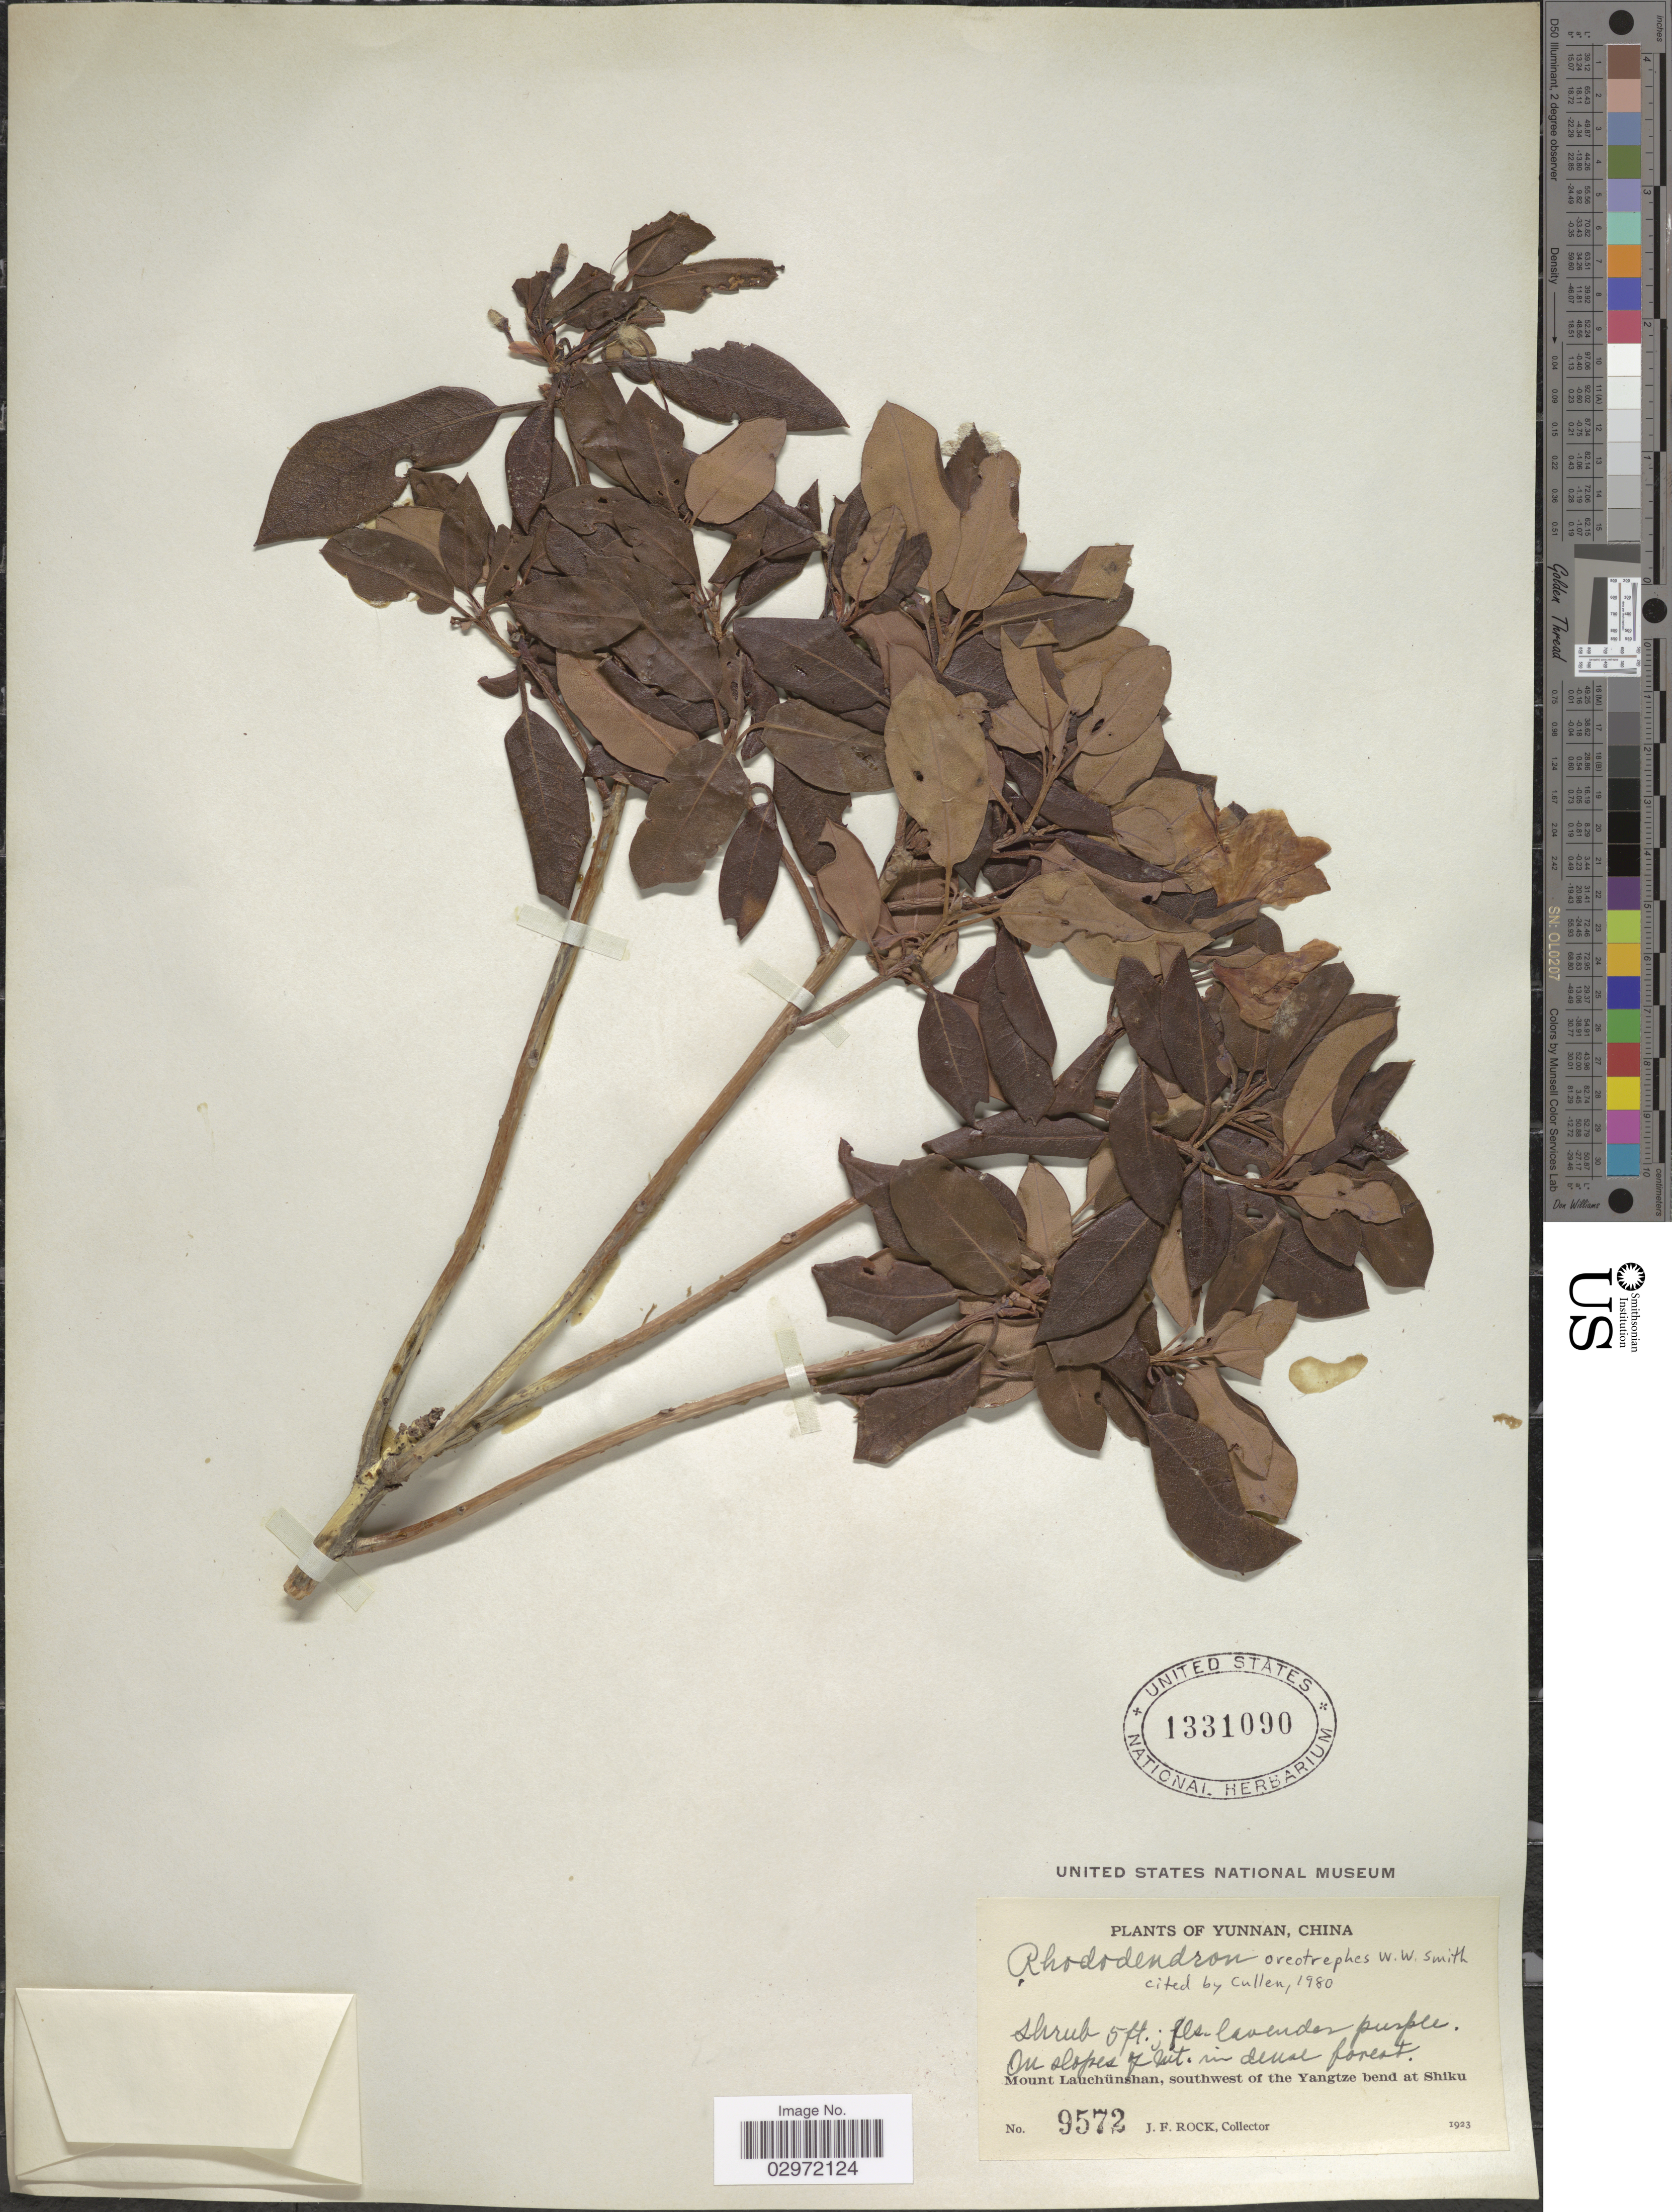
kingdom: Plantae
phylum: Tracheophyta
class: Magnoliopsida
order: Ericales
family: Ericaceae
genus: Rhododendron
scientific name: Rhododendron oreotrephes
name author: W.W. Sm.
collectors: J. Rock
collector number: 9572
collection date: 1923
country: China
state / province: Yunnan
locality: On slopes of Mt. in dense forest. Mount Lauchünshan, southwest of the Yangtze bend at Shiku.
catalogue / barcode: US 1331090